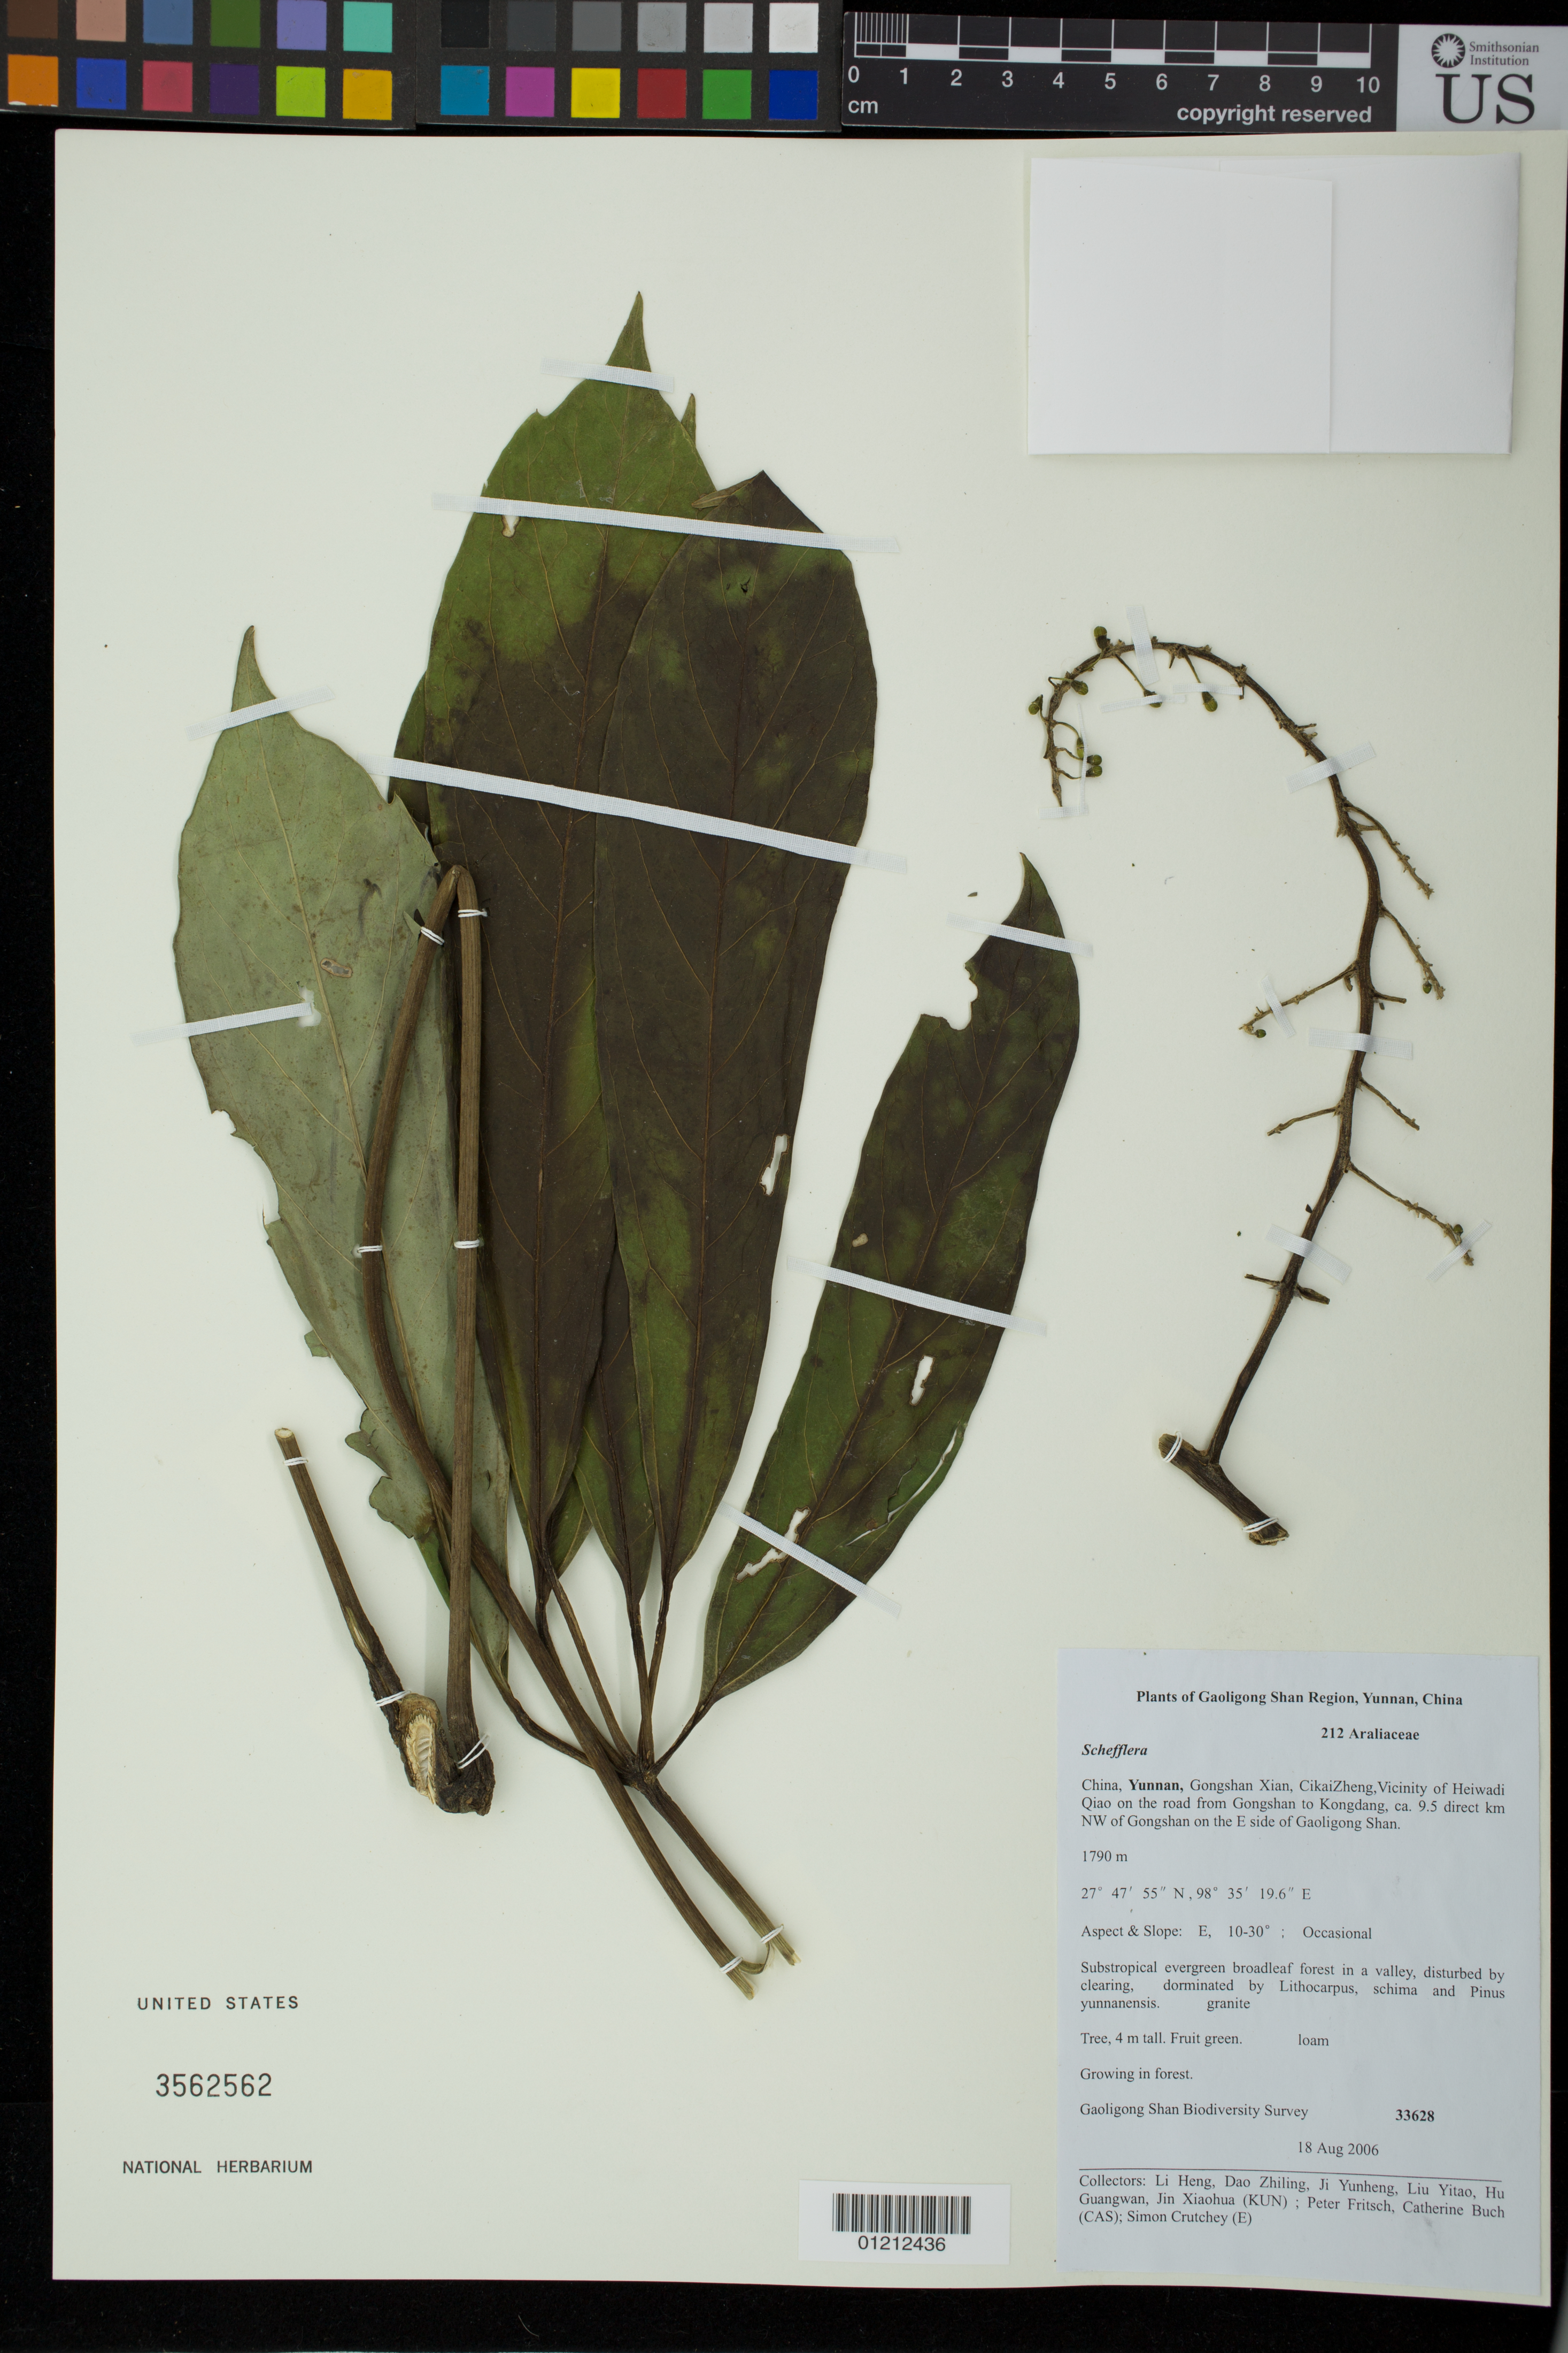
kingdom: Plantae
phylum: Tracheophyta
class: Magnoliopsida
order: Apiales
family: Araliaceae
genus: Schefflera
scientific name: Schefflera sp.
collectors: L. Heng, D. Zhiling, J. Yunheng & L. Yitao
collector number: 33628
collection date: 2006-08-18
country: China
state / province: Yunnan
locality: Gongshan Xian, CikaiZheng, Vicinity of Heiwadi Qiao on the road from Gongshan to Kongdang, ca. 9.5 direct km NW of Gongshan on the E side of Gaoligong Shan. Growing in forest.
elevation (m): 1790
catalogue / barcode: US 3562562